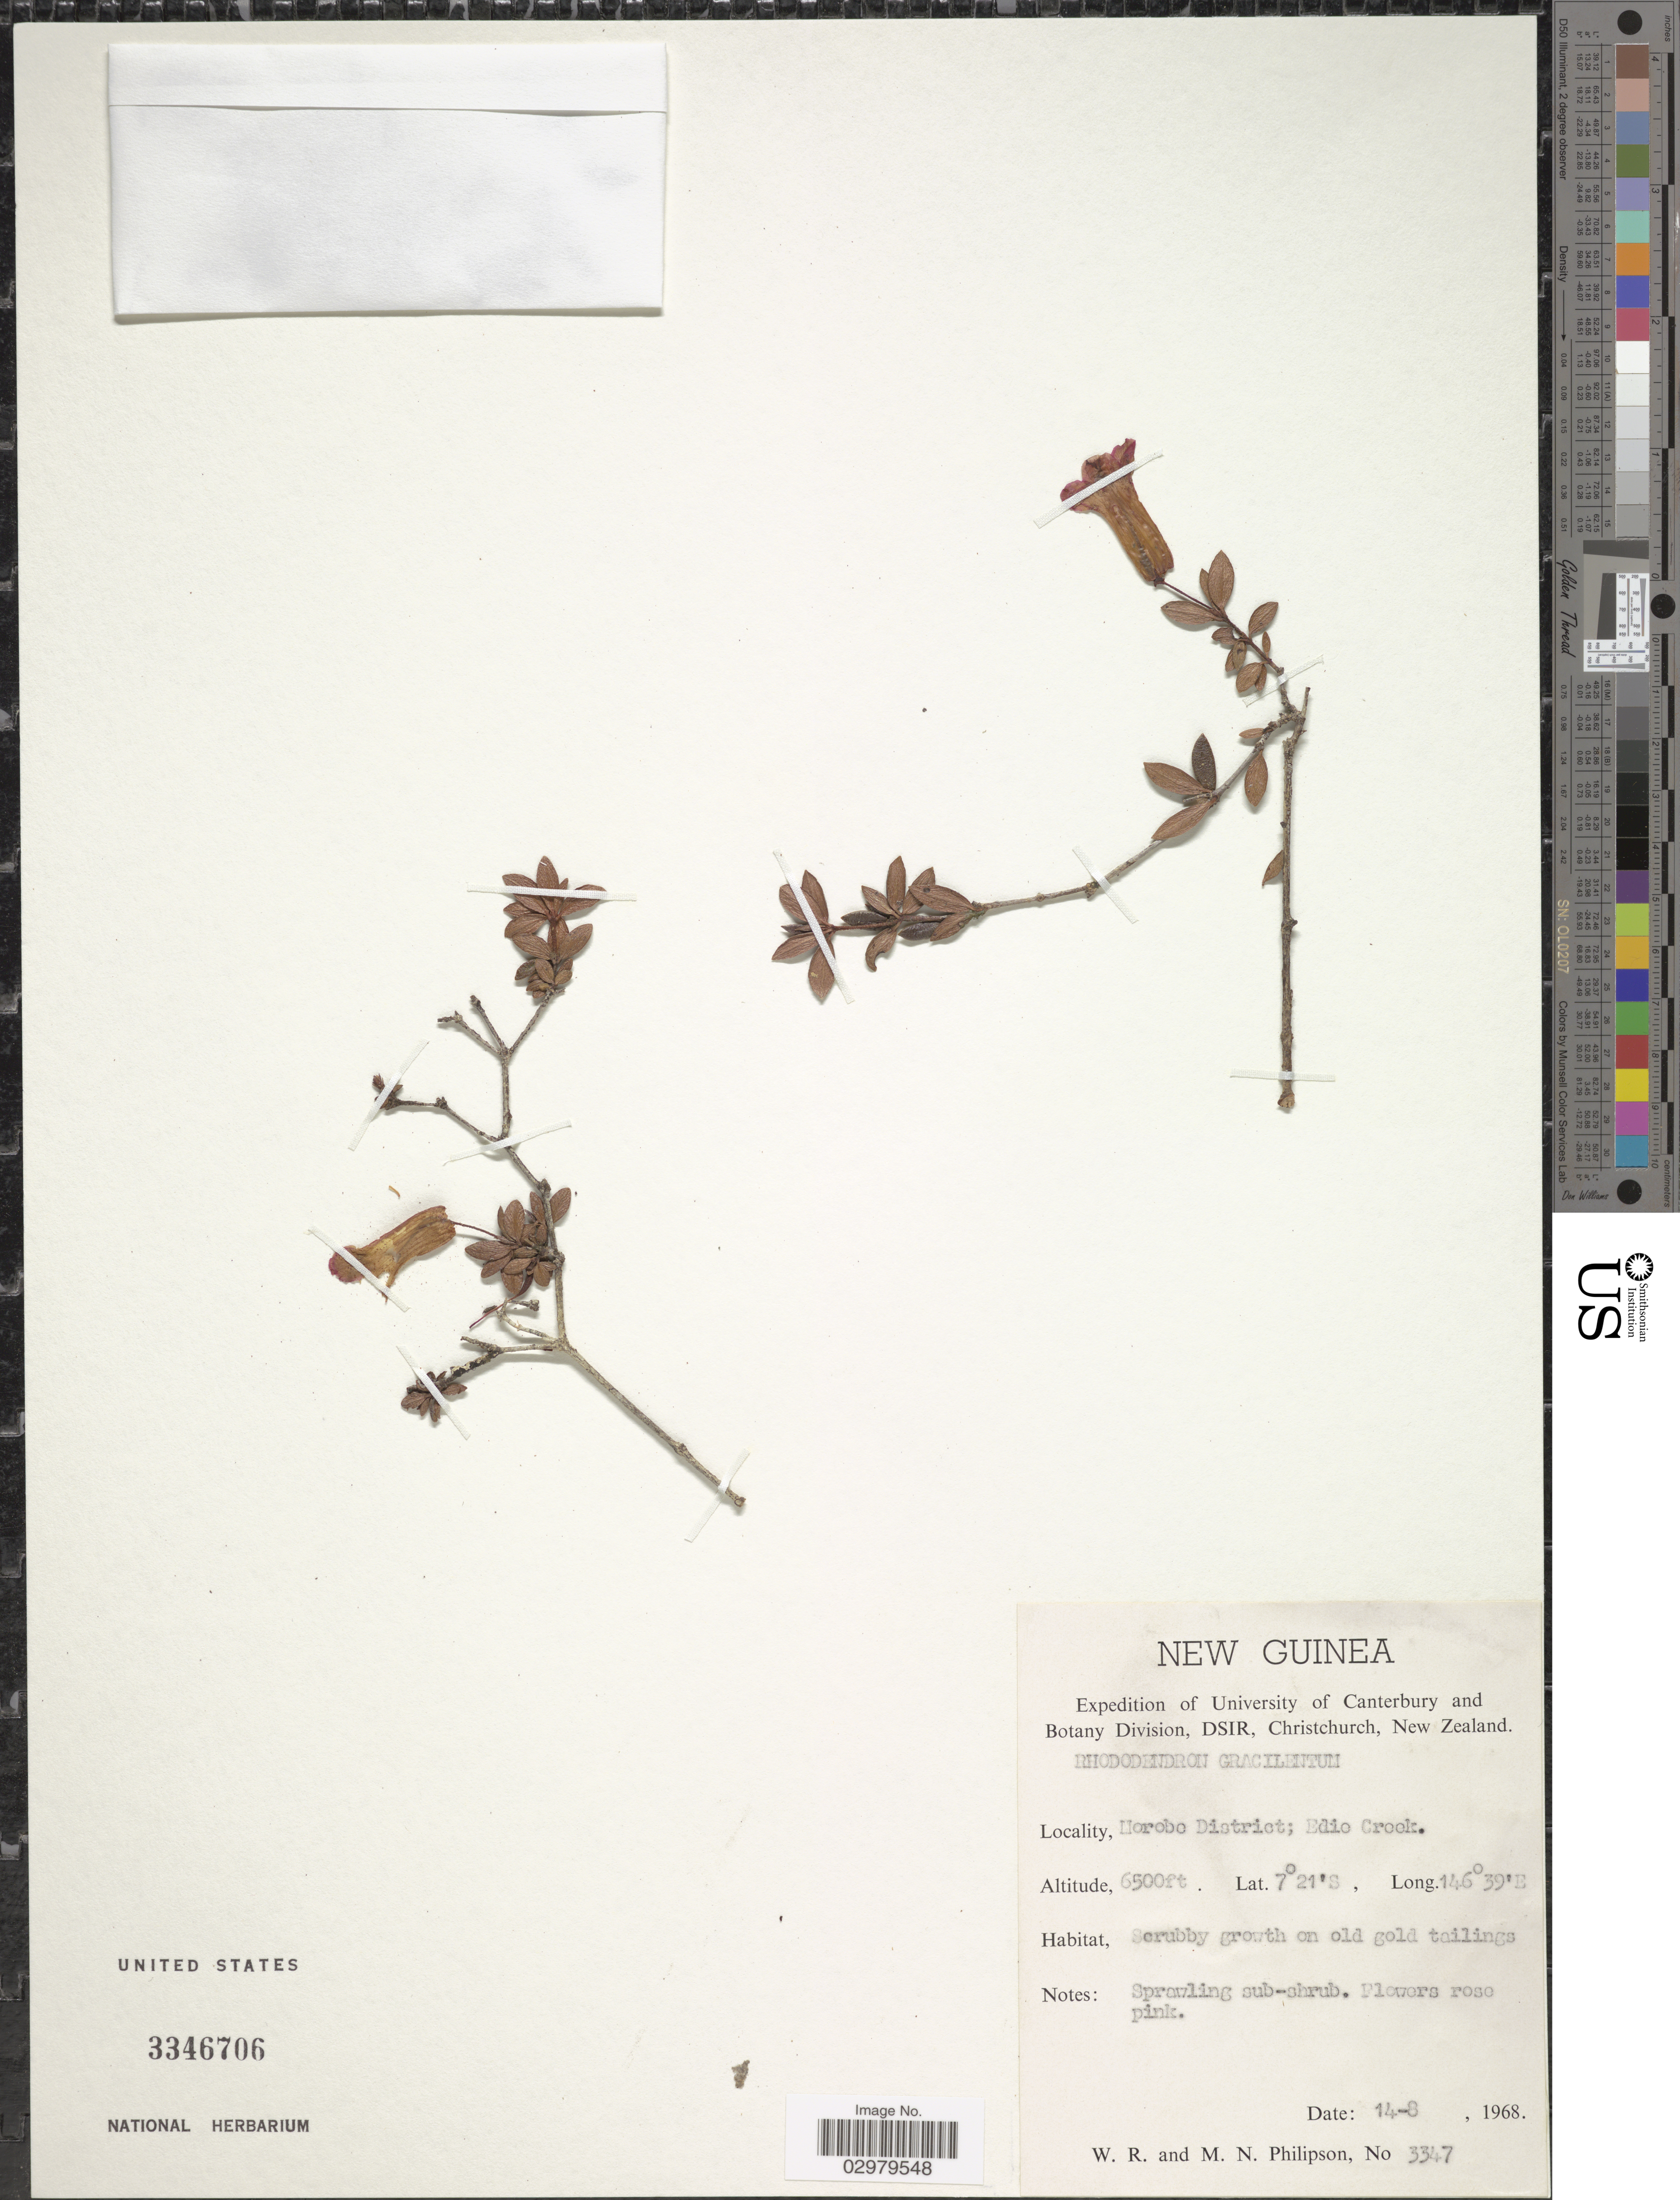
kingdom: Plantae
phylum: Tracheophyta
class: Magnoliopsida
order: Ericales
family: Ericaceae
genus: Rhododendron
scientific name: Rhododendron gracilentum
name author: F. Muell.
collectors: W. R. Philipson & M. Philipson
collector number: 3347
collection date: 1968-08-14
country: Papua New Guinea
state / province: Morobe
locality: New Guinea. Morobe District: Edie Creek.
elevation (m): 1981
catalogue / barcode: US 3346706